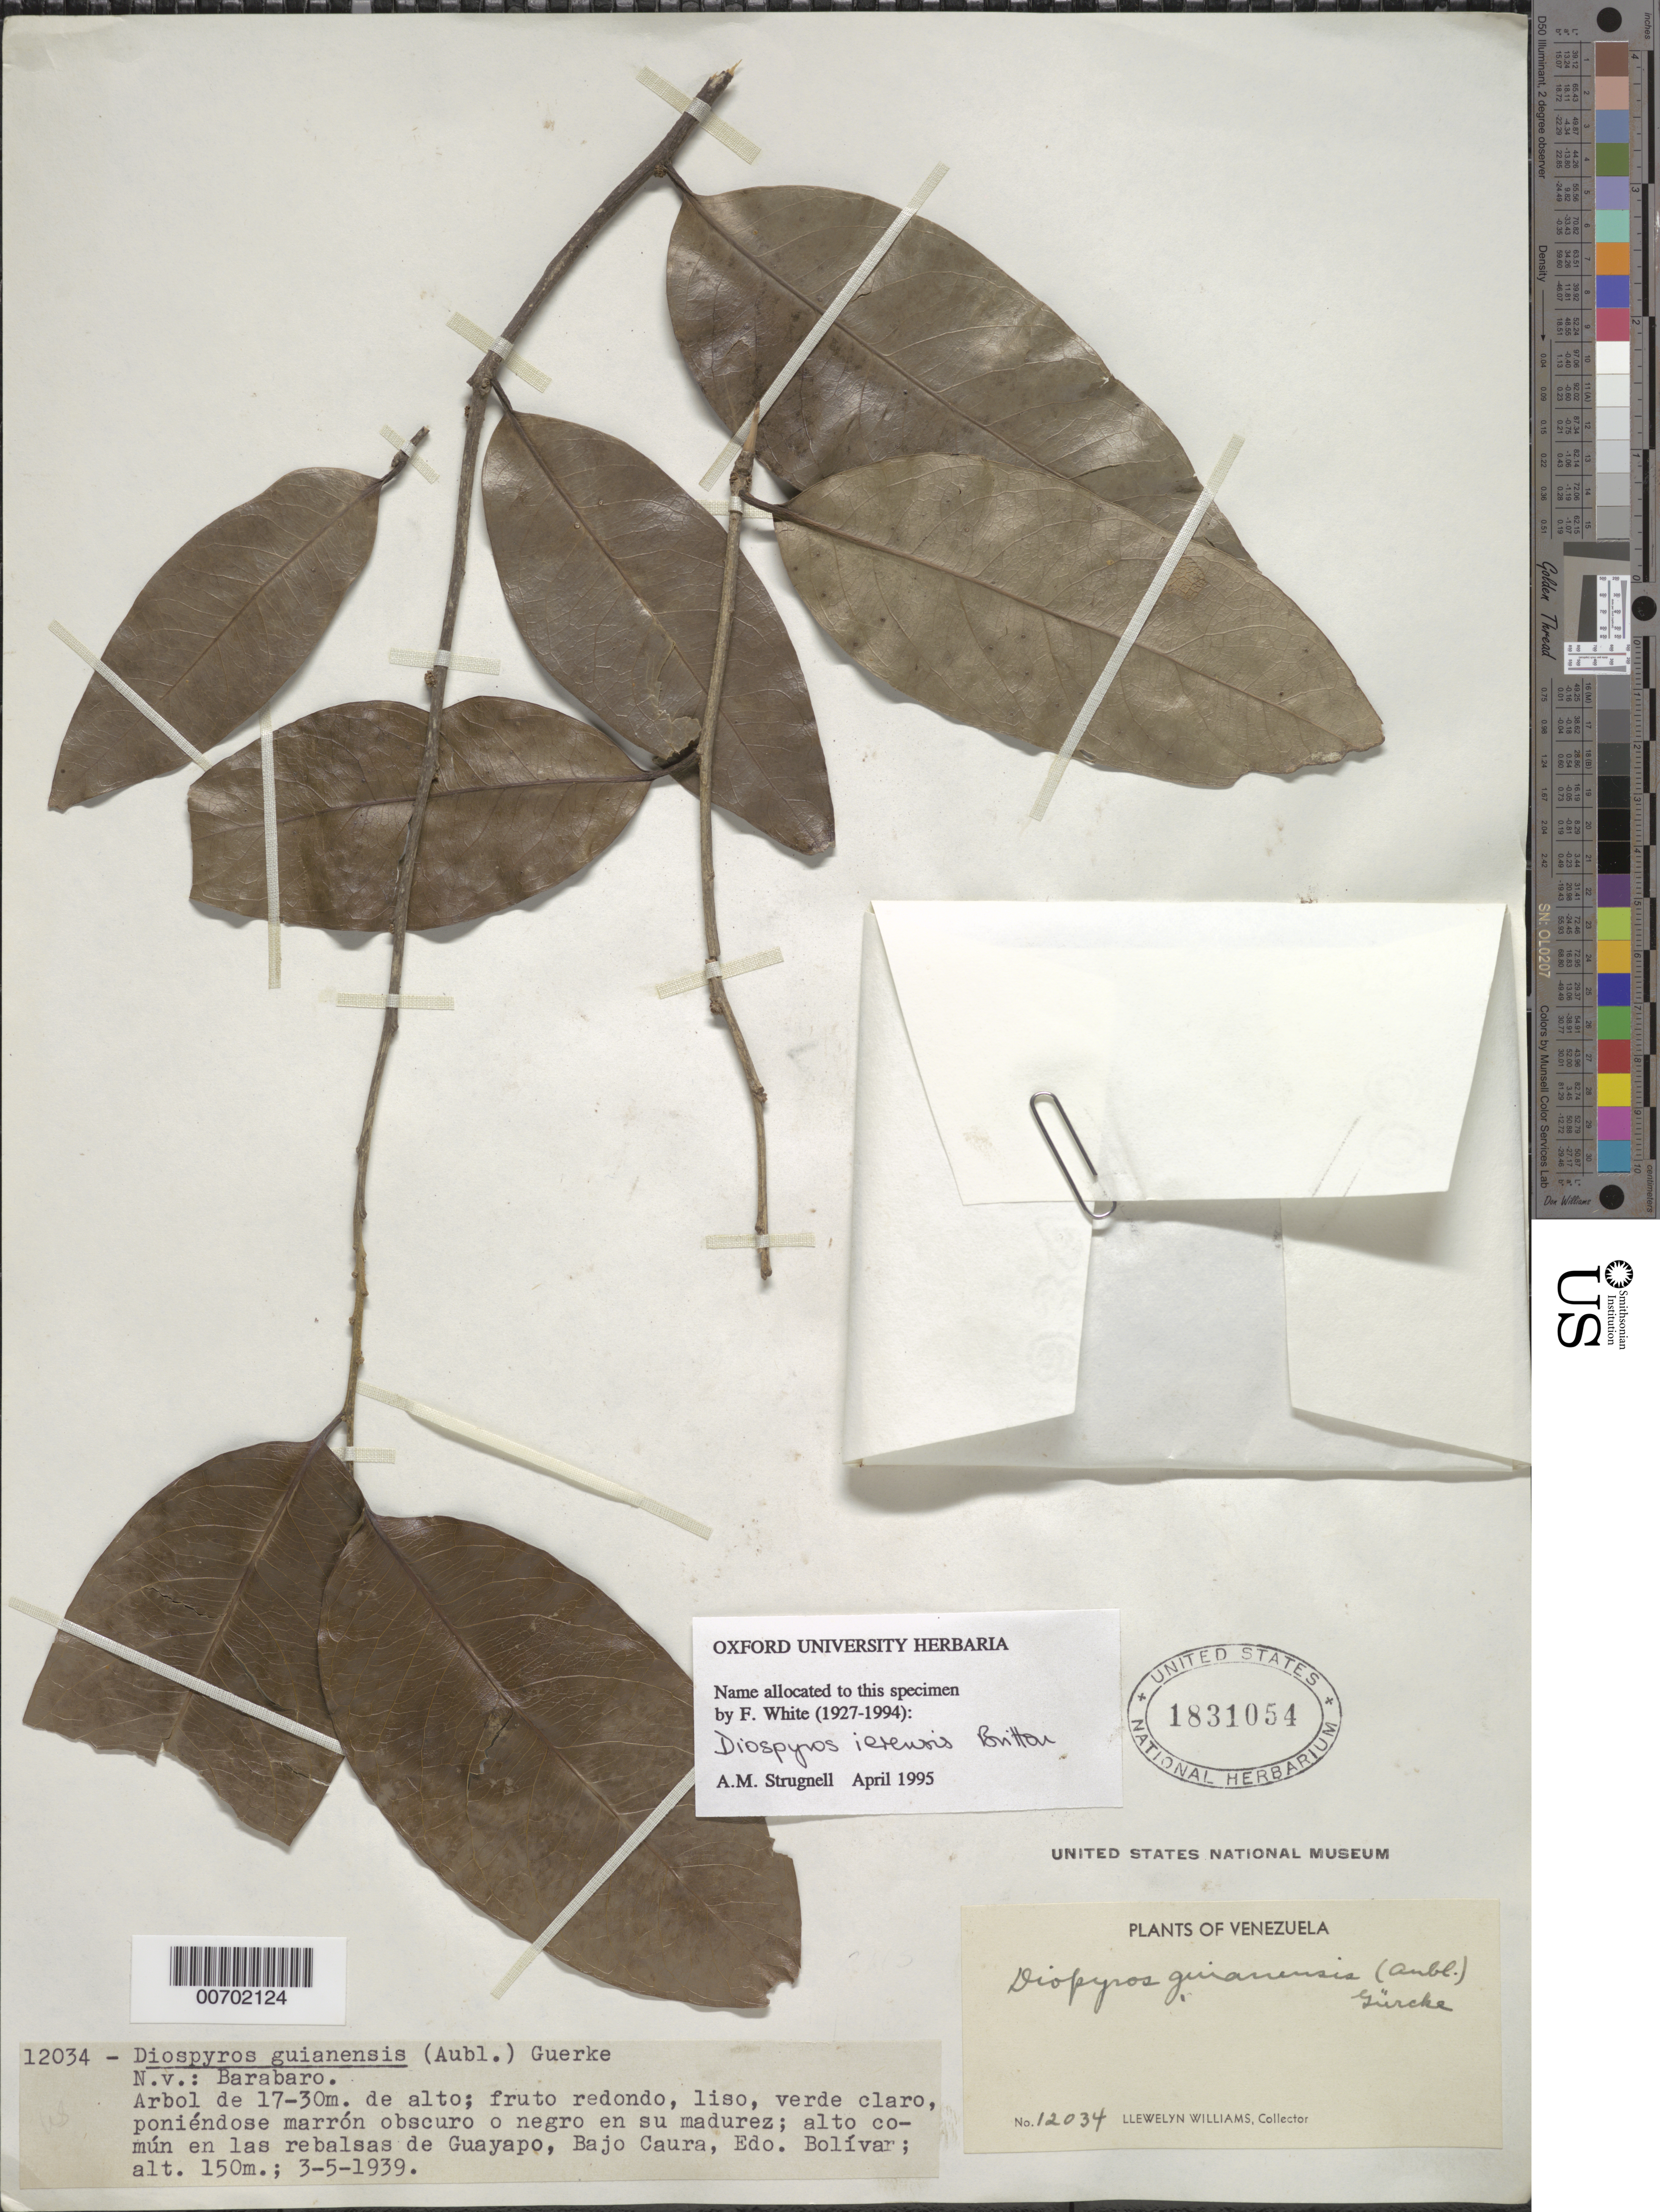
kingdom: Plantae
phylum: Tracheophyta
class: Magnoliopsida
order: Ericales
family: Ebenaceae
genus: Diospyros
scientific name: Diospyros ierensis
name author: Britton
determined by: Strugnell, A. M.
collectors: Ll. Williams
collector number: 12034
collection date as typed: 3-May-39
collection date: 1939-05-03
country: Venezuela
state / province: Bolívar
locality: Guayapo, Bajo Caura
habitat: In pools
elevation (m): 150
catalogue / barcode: US 1831054